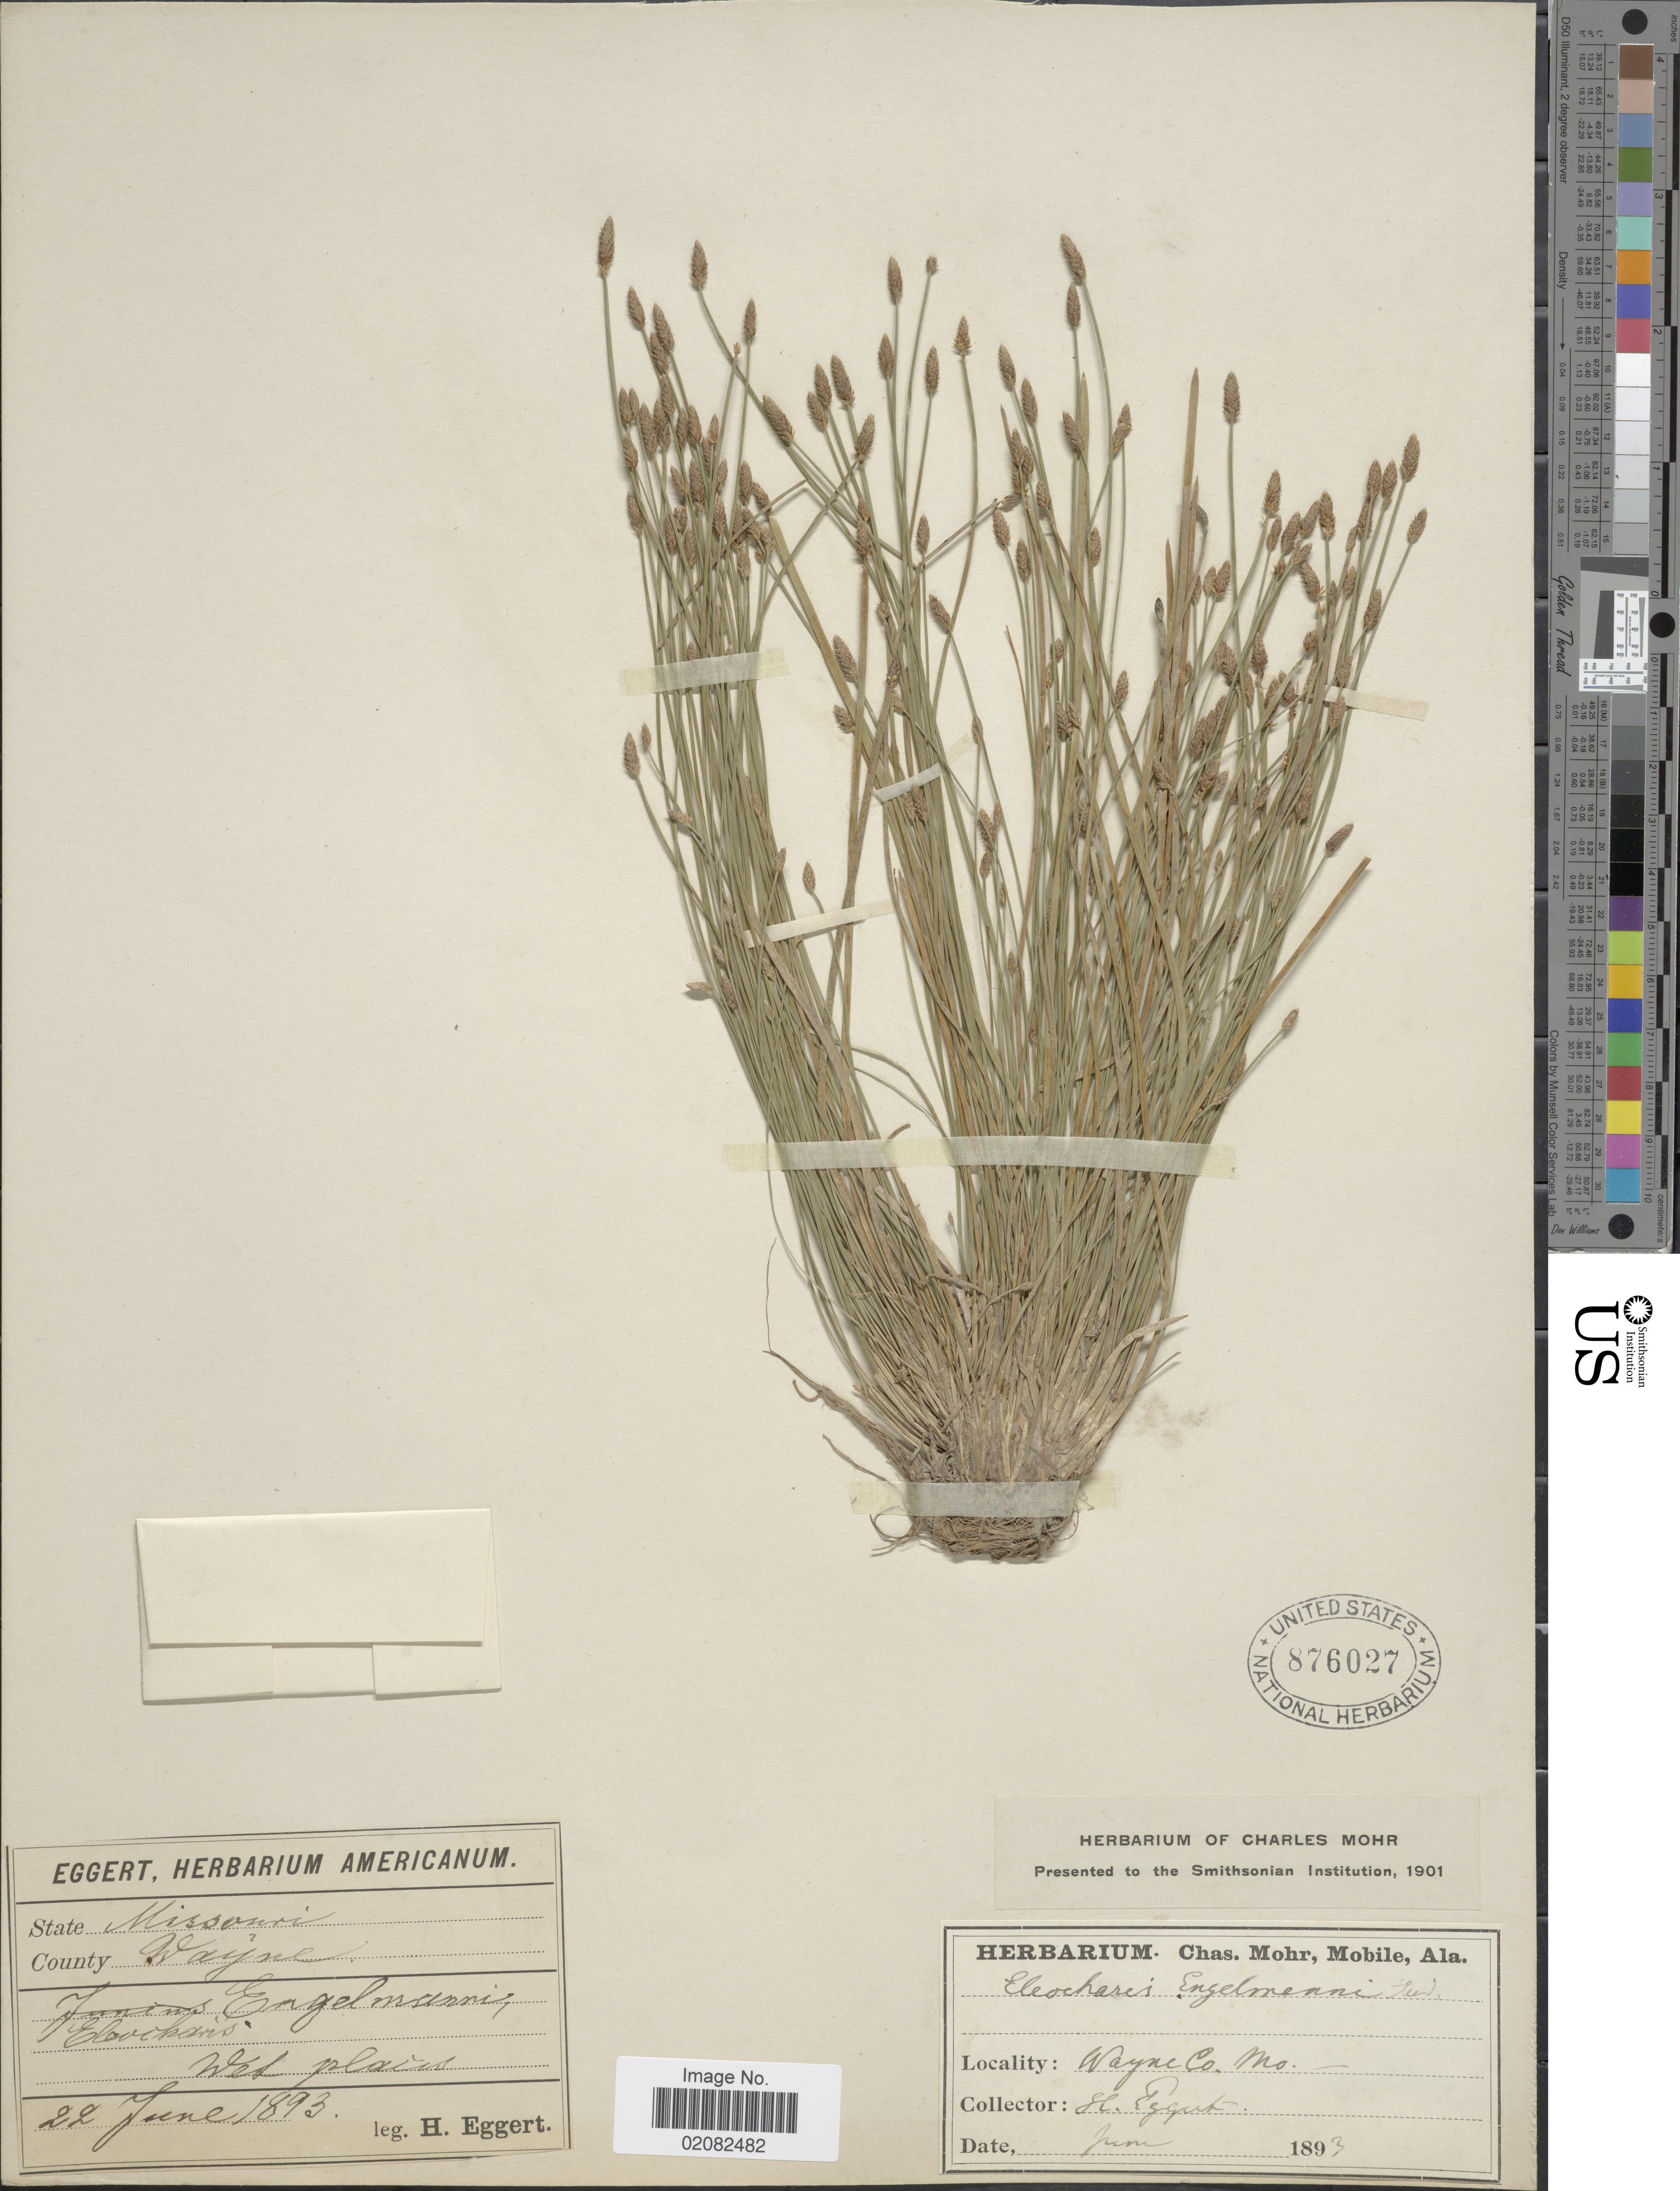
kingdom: Plantae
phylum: Tracheophyta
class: Liliopsida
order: Poales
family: Cyperaceae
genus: Eleocharis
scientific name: Eleocharis engelmannii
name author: Steud.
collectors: H. Eggert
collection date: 1893-06-22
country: United States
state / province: Missouri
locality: County Wayne, Mo.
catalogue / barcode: US 876027